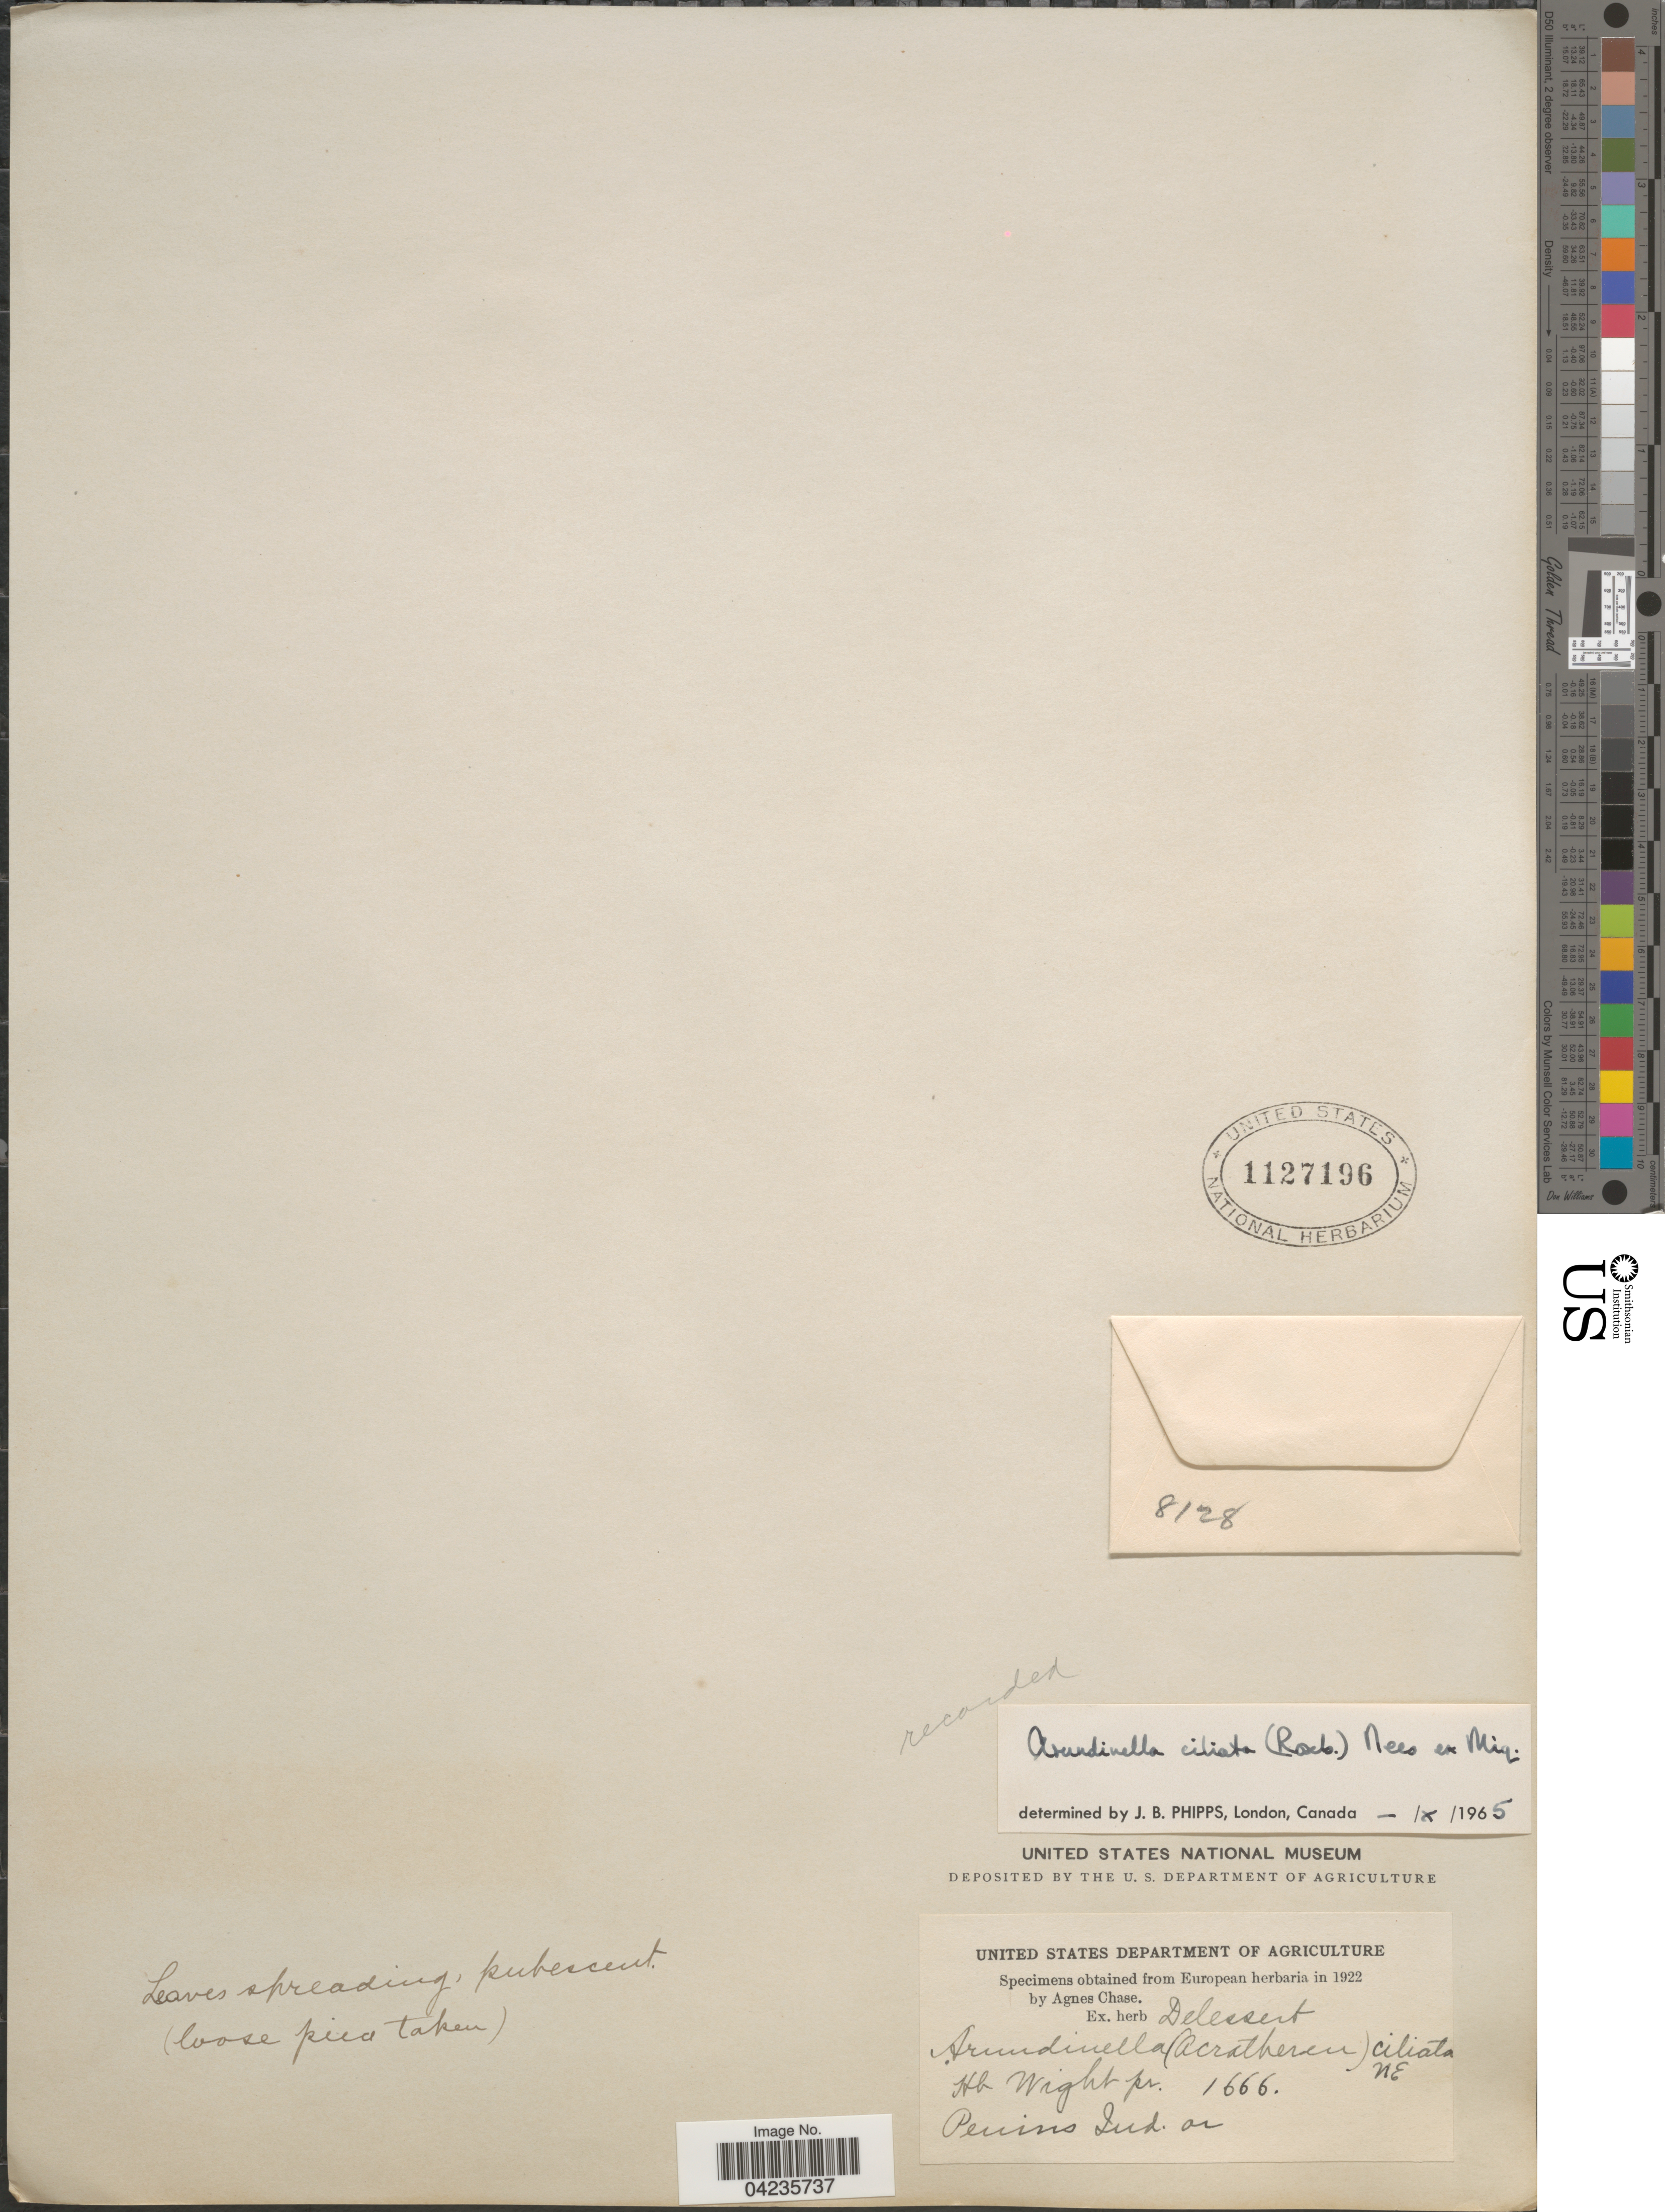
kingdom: Plantae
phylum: Tracheophyta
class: Liliopsida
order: Poales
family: Poaceae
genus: Arundinella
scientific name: Arundinella ciliata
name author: Nees ex Miq.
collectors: ex Herb. Wight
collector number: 1666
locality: Penins Ind. Or.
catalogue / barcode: US 1127196